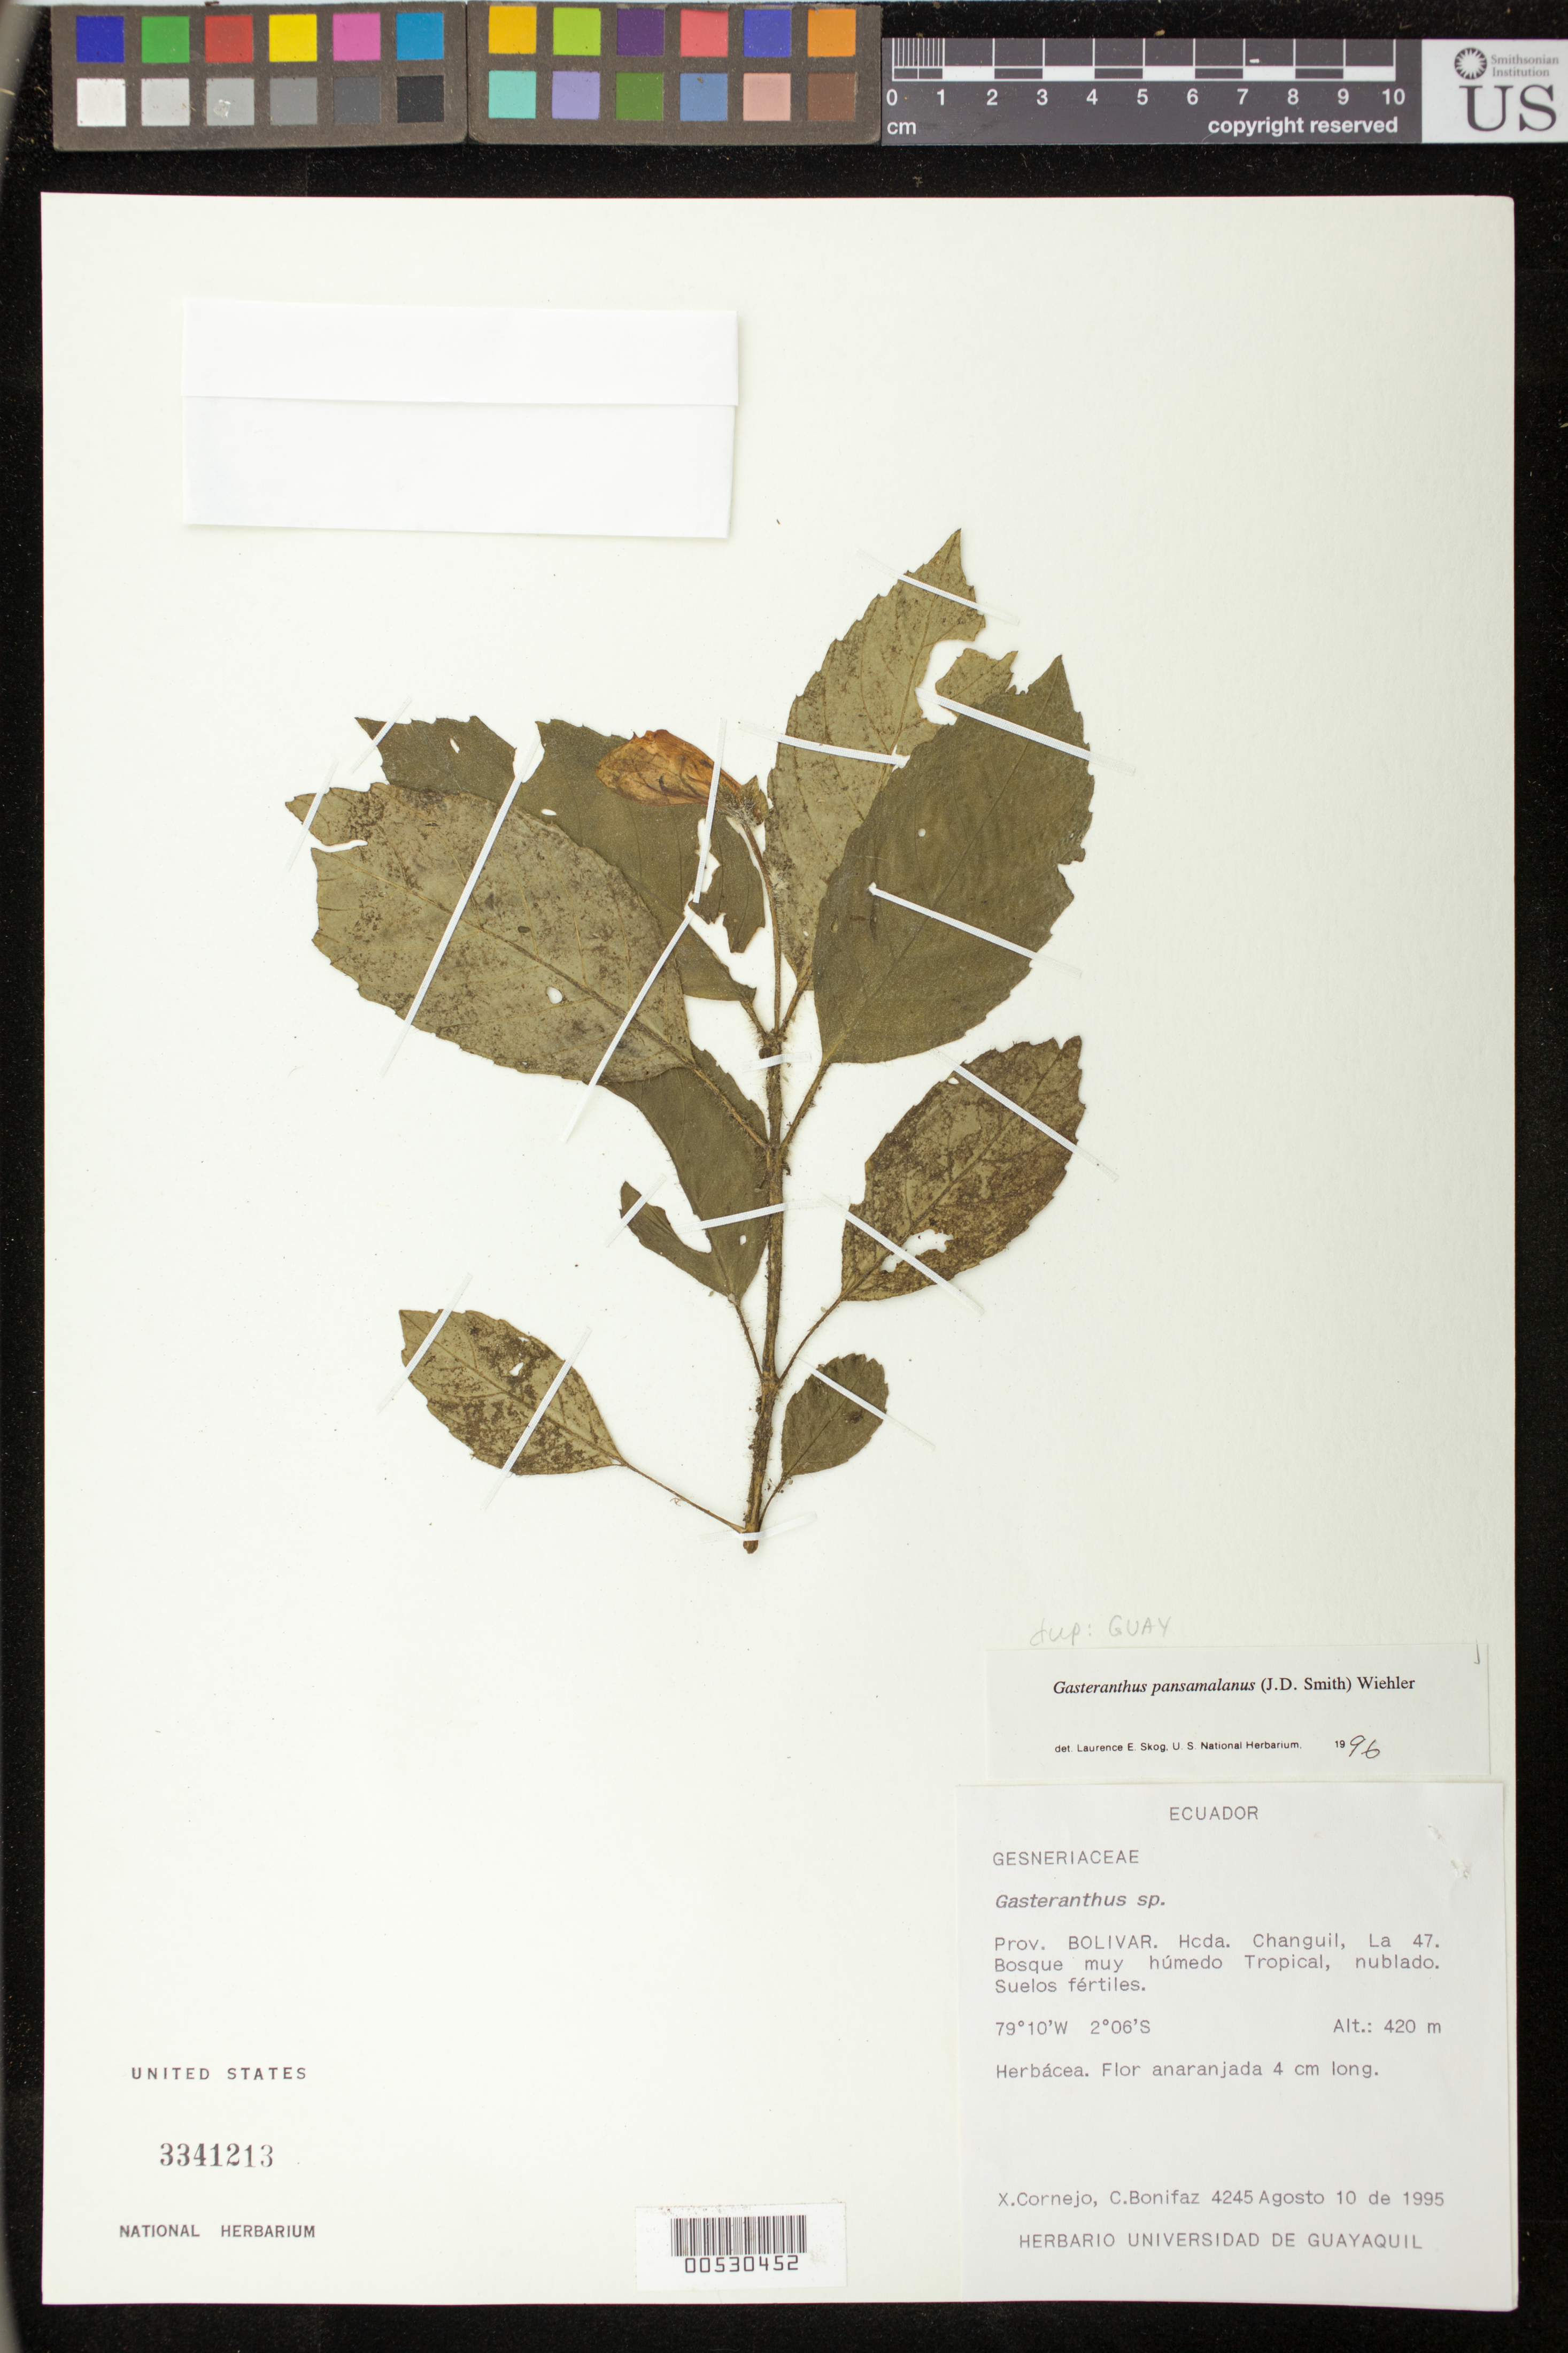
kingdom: Plantae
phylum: Tracheophyta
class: Magnoliopsida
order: Lamiales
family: Gesneriaceae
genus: Gasteranthus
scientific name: Gasteranthus pansamalanus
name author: (Donn. Sm.) Wiehler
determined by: Skog, Laurence E.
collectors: X. F. Cornejo & C. Bonifaz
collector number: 4245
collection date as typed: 10 Aug 1995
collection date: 1995-08-10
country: Ecuador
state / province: Bolivar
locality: Hcda. Changuil, La 47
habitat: Bosque muy húmedo tropical, nublado; suelos fértiles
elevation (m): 420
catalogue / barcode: US 3341213